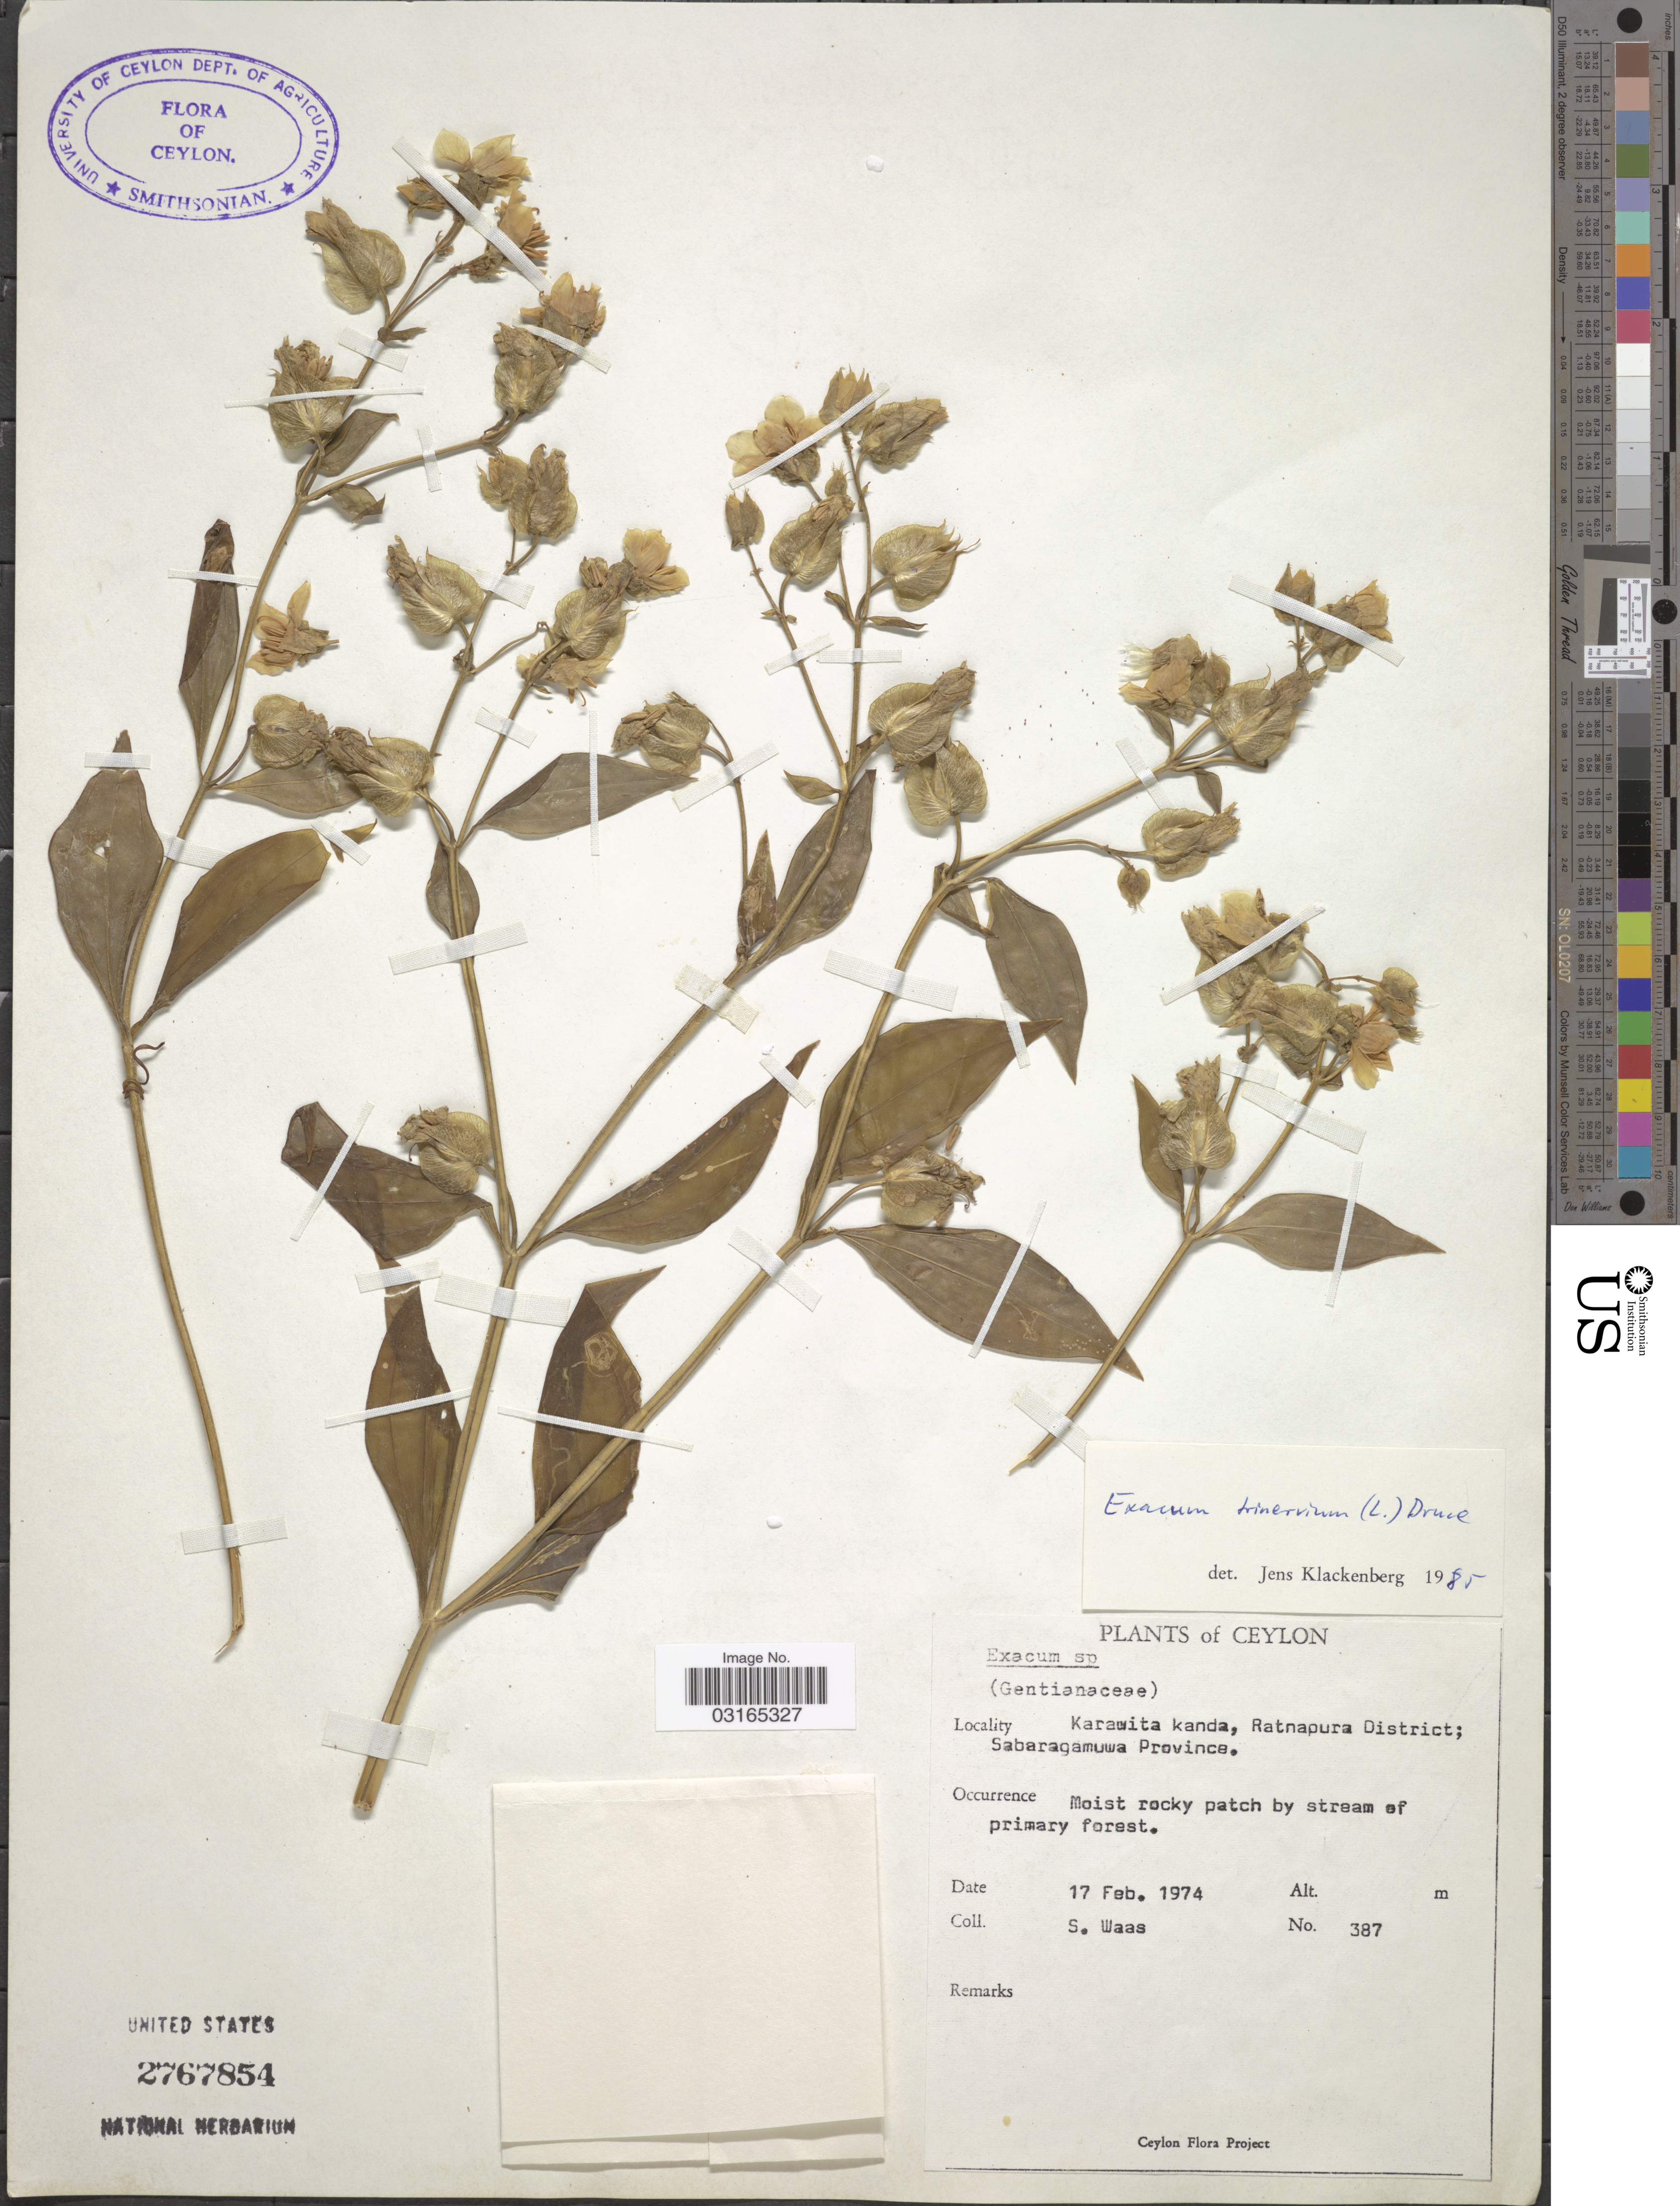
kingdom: Plantae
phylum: Tracheophyta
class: Magnoliopsida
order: Gentianales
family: Gentianaceae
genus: Exacum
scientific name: Exacum trinervium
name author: (L.) Druce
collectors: S. Waas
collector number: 387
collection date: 1974-02-17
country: Sri Lanka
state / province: Sabaragamuwa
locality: Ceylon. Karawita kanda, Ratnapura District.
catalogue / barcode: US 2767854